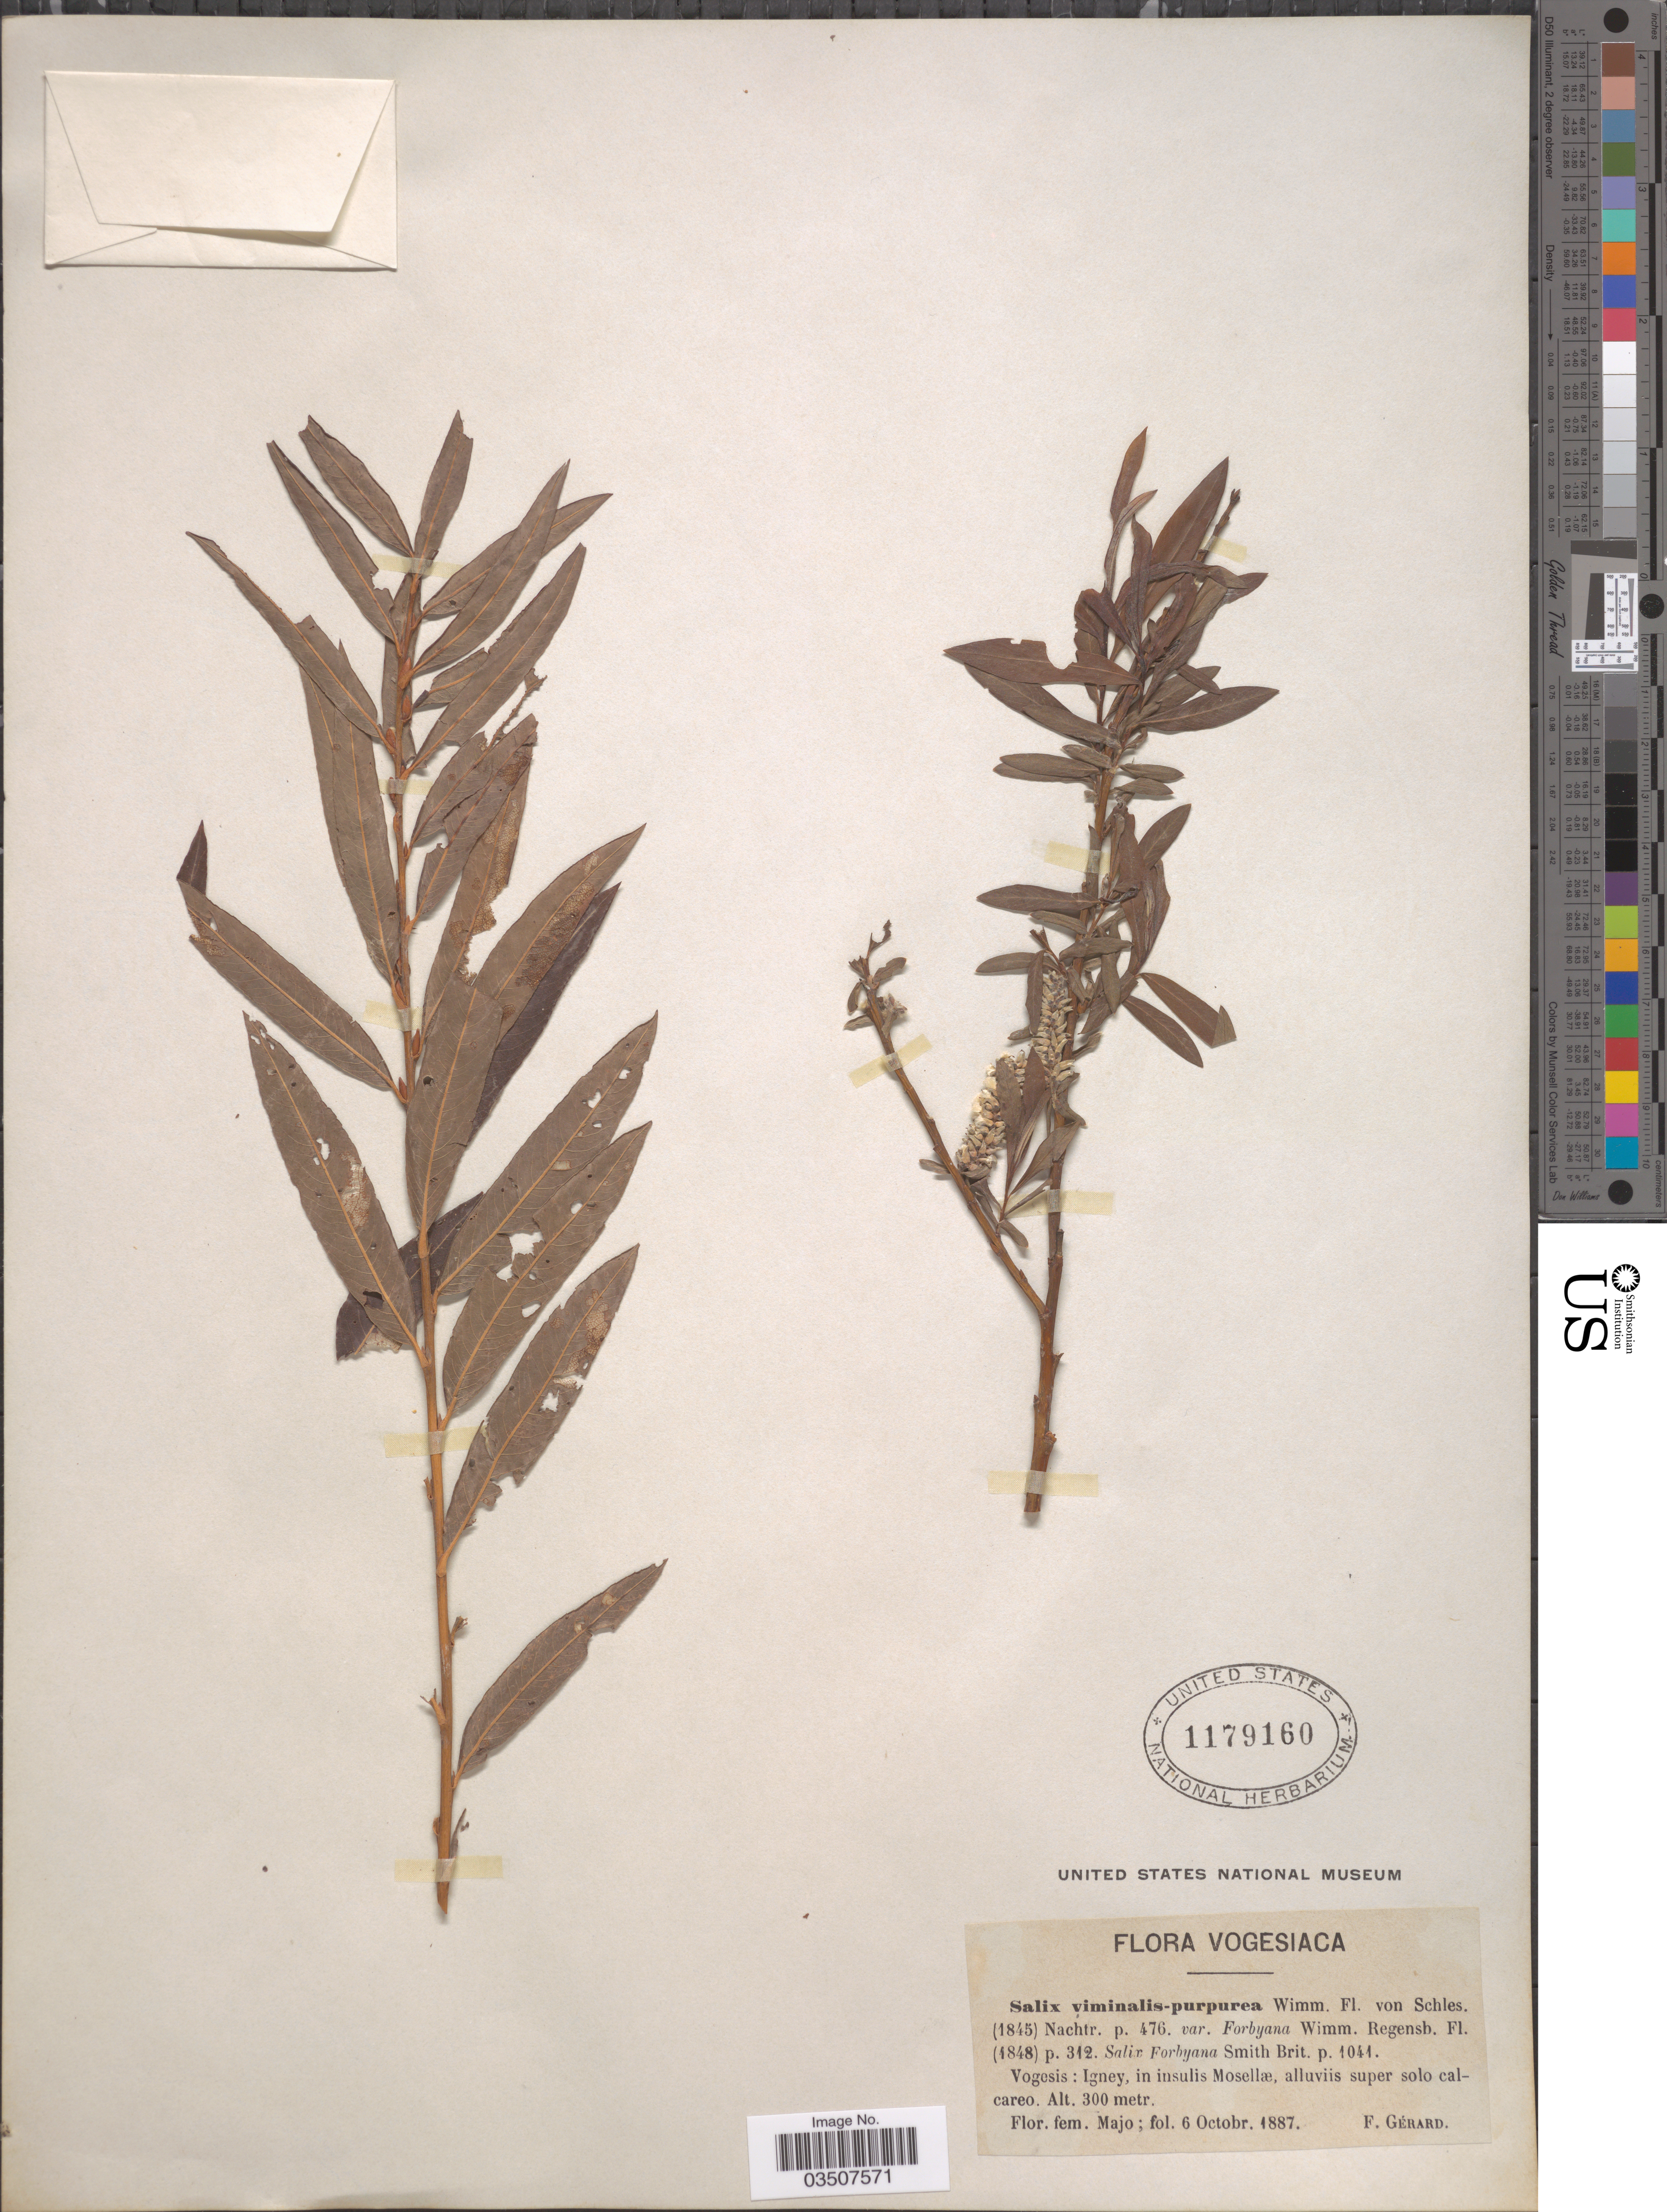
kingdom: Plantae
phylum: Tracheophyta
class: Magnoliopsida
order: Malpighiales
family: Salicaceae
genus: Salix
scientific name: Salix viminalis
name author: L.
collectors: F. Gérard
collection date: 1887-10-06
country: France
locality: Vogesis: Igney, in insulis Mosellæ, alluviis super solo calcareo.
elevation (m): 300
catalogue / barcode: US 1179160